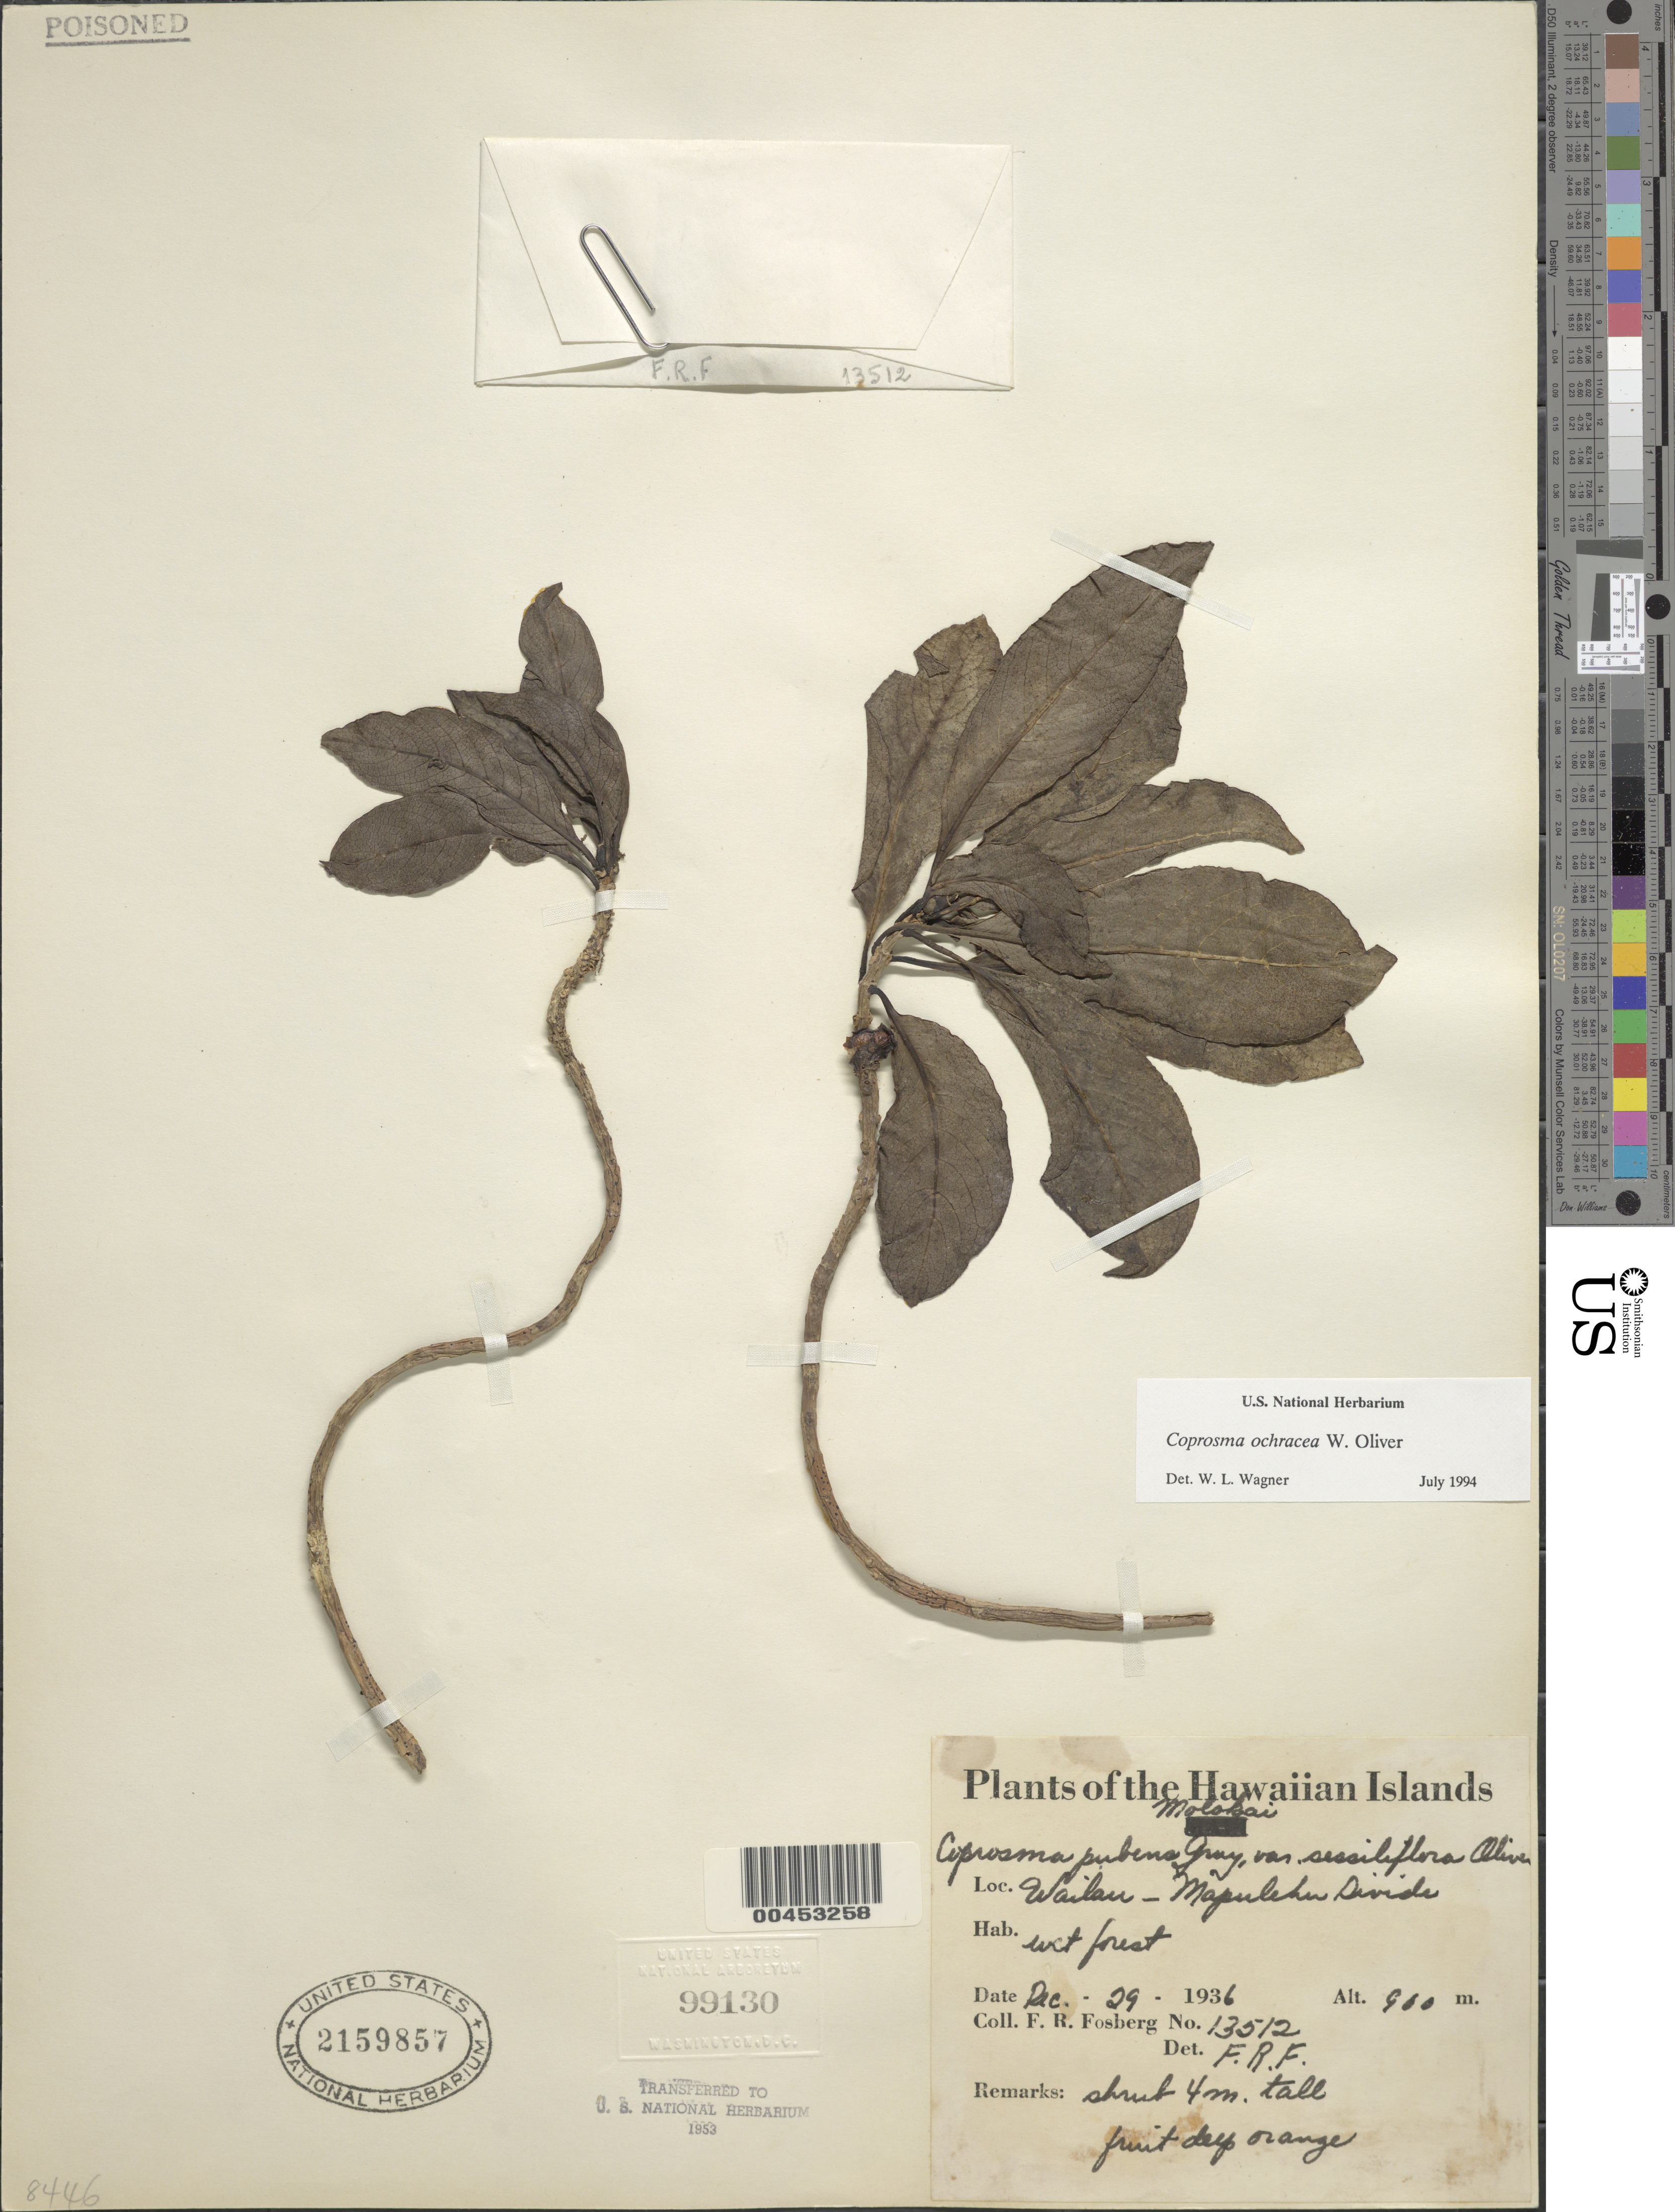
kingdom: Plantae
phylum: Tracheophyta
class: Magnoliopsida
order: Gentianales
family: Rubiaceae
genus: Coprosma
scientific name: Coprosma ochracea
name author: W.R.B. Oliv.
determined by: Wagner, W. L., (BOT), Smithsonian Institution - National Museum of Natural History (UNITED STATES)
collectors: F. R. Fosberg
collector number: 13512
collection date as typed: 29 Dec 1936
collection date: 1936-12-29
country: United States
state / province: Hawaii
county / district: Maui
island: Moloka'i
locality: Wailau - Mapulehu Divide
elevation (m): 960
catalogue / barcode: US 2159857